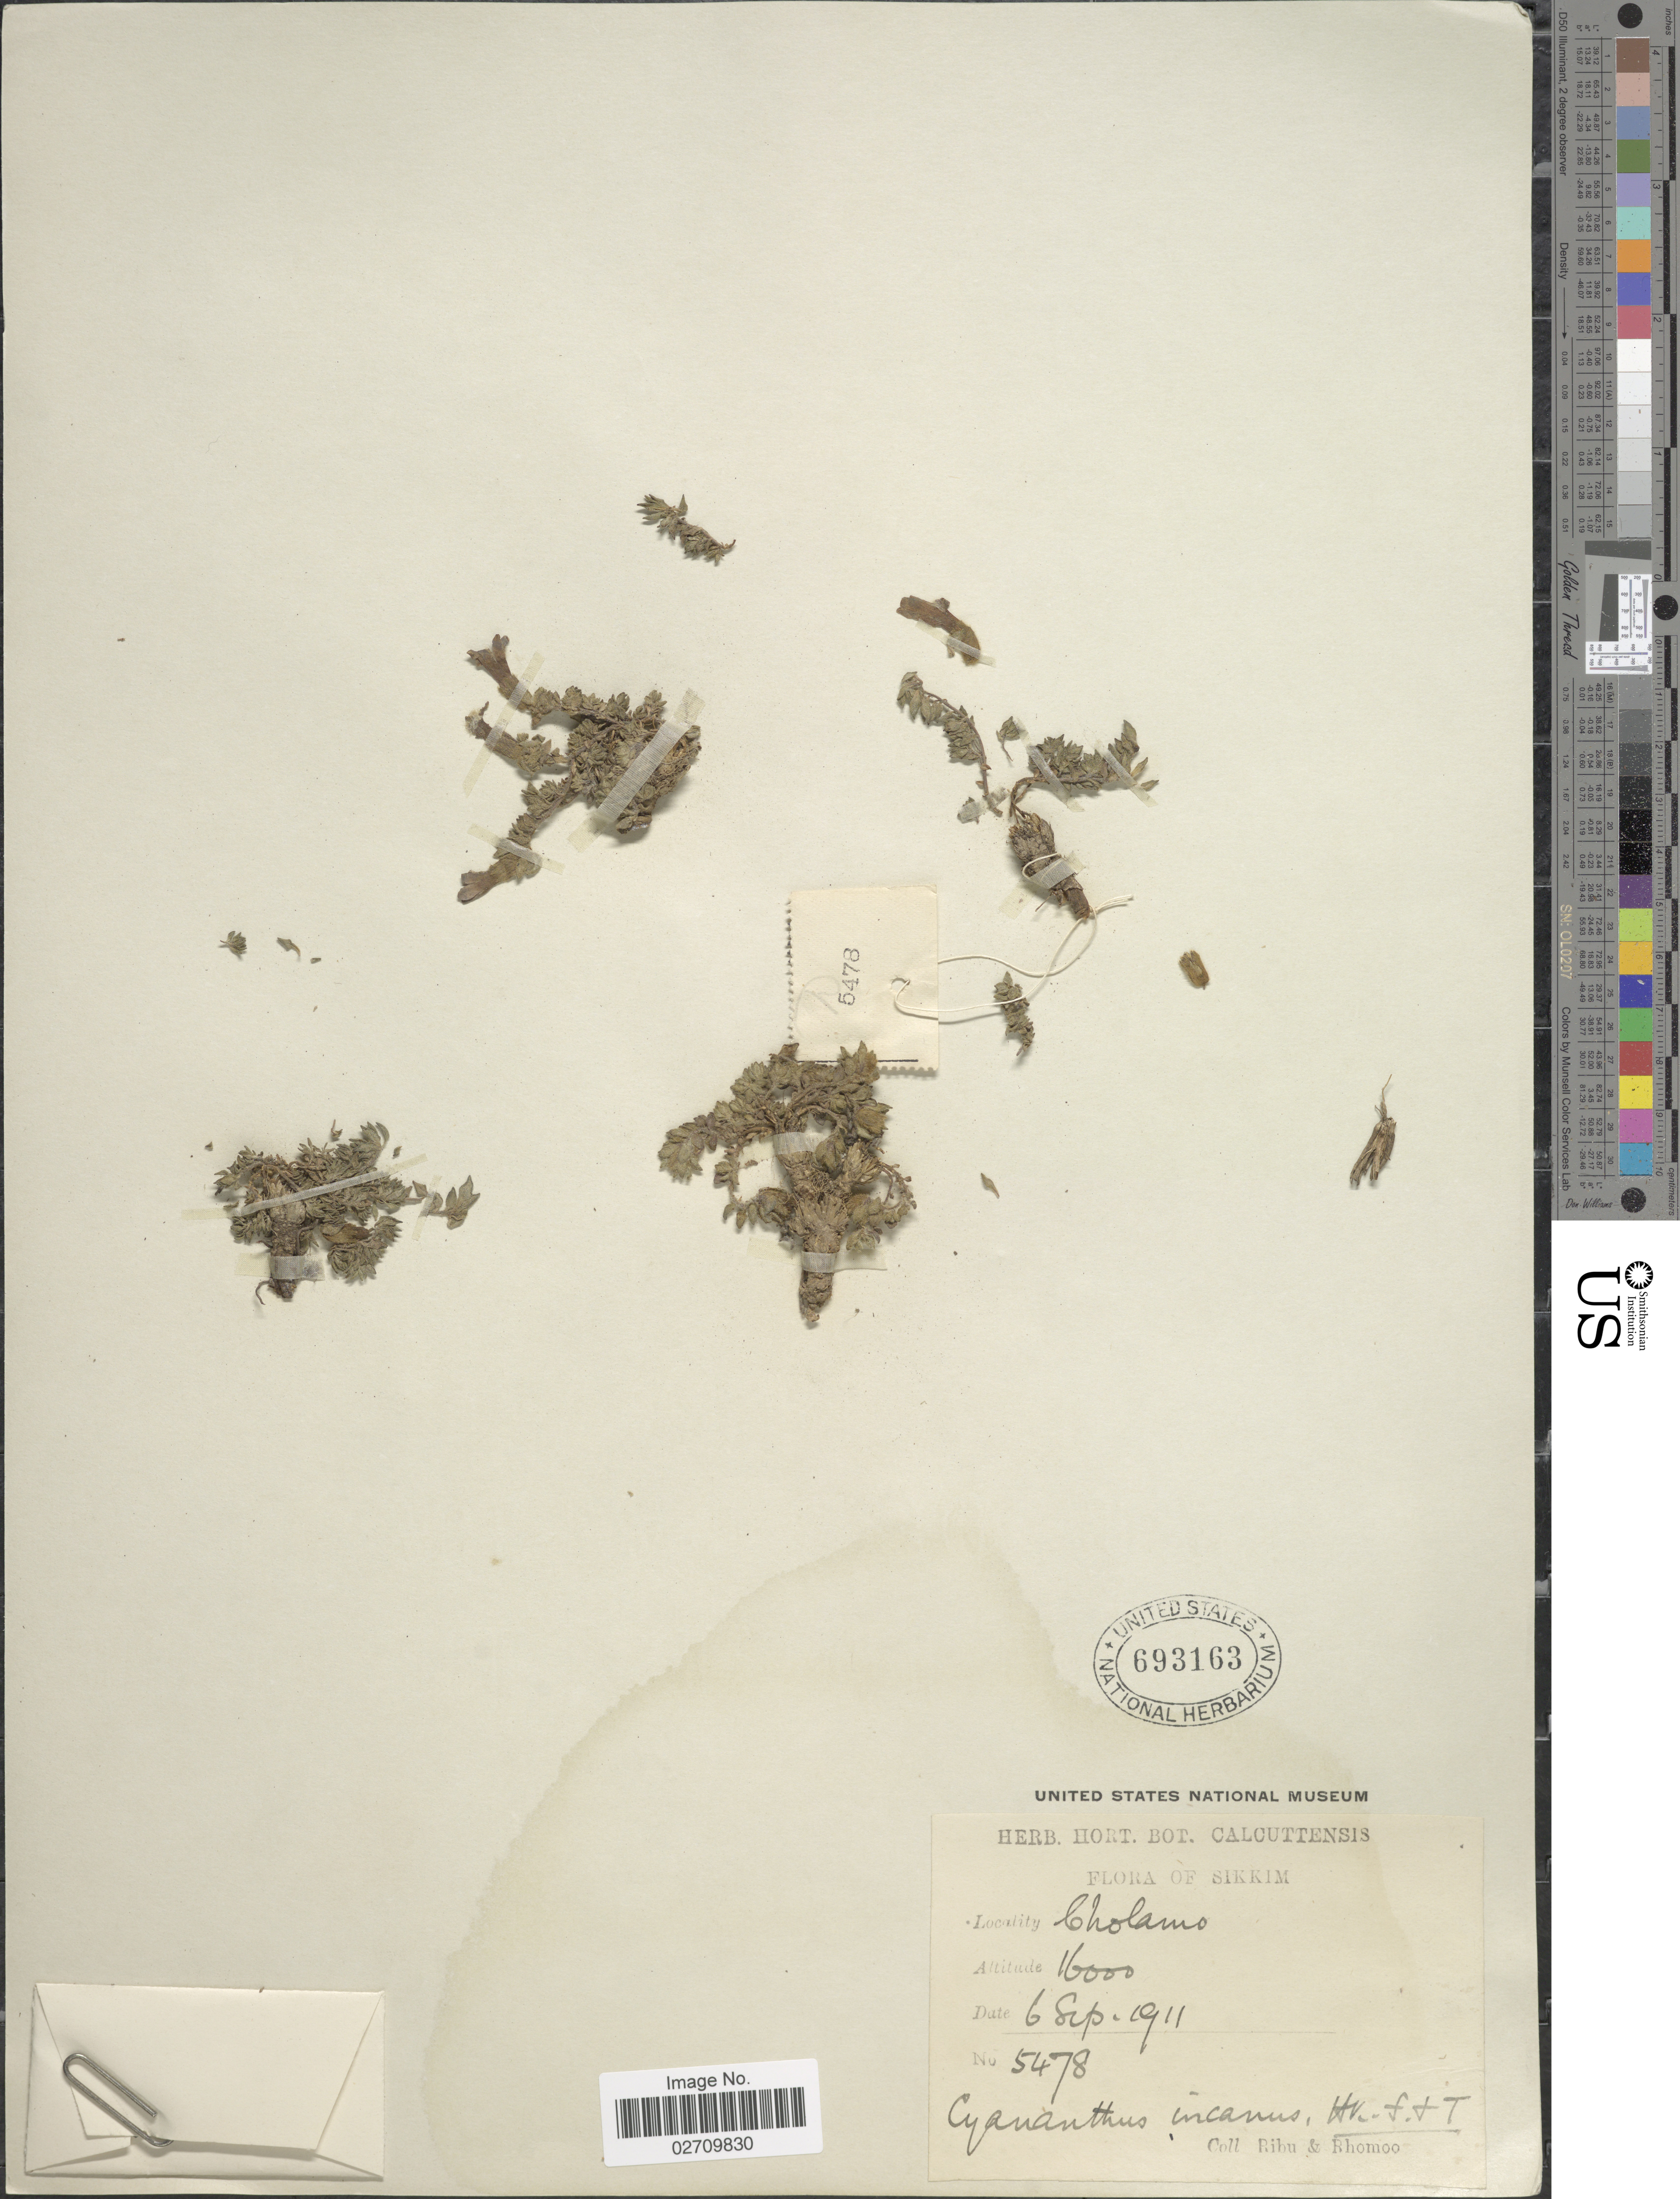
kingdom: Plantae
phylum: Tracheophyta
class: Magnoliopsida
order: Asterales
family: Campanulaceae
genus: Cyananthus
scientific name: Cyananthus incanus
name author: Hook. f. & Thomson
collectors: Ribu & Rhomoo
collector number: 5478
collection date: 1911-09-06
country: India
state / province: Sikkim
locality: Cholamo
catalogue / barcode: US 693163